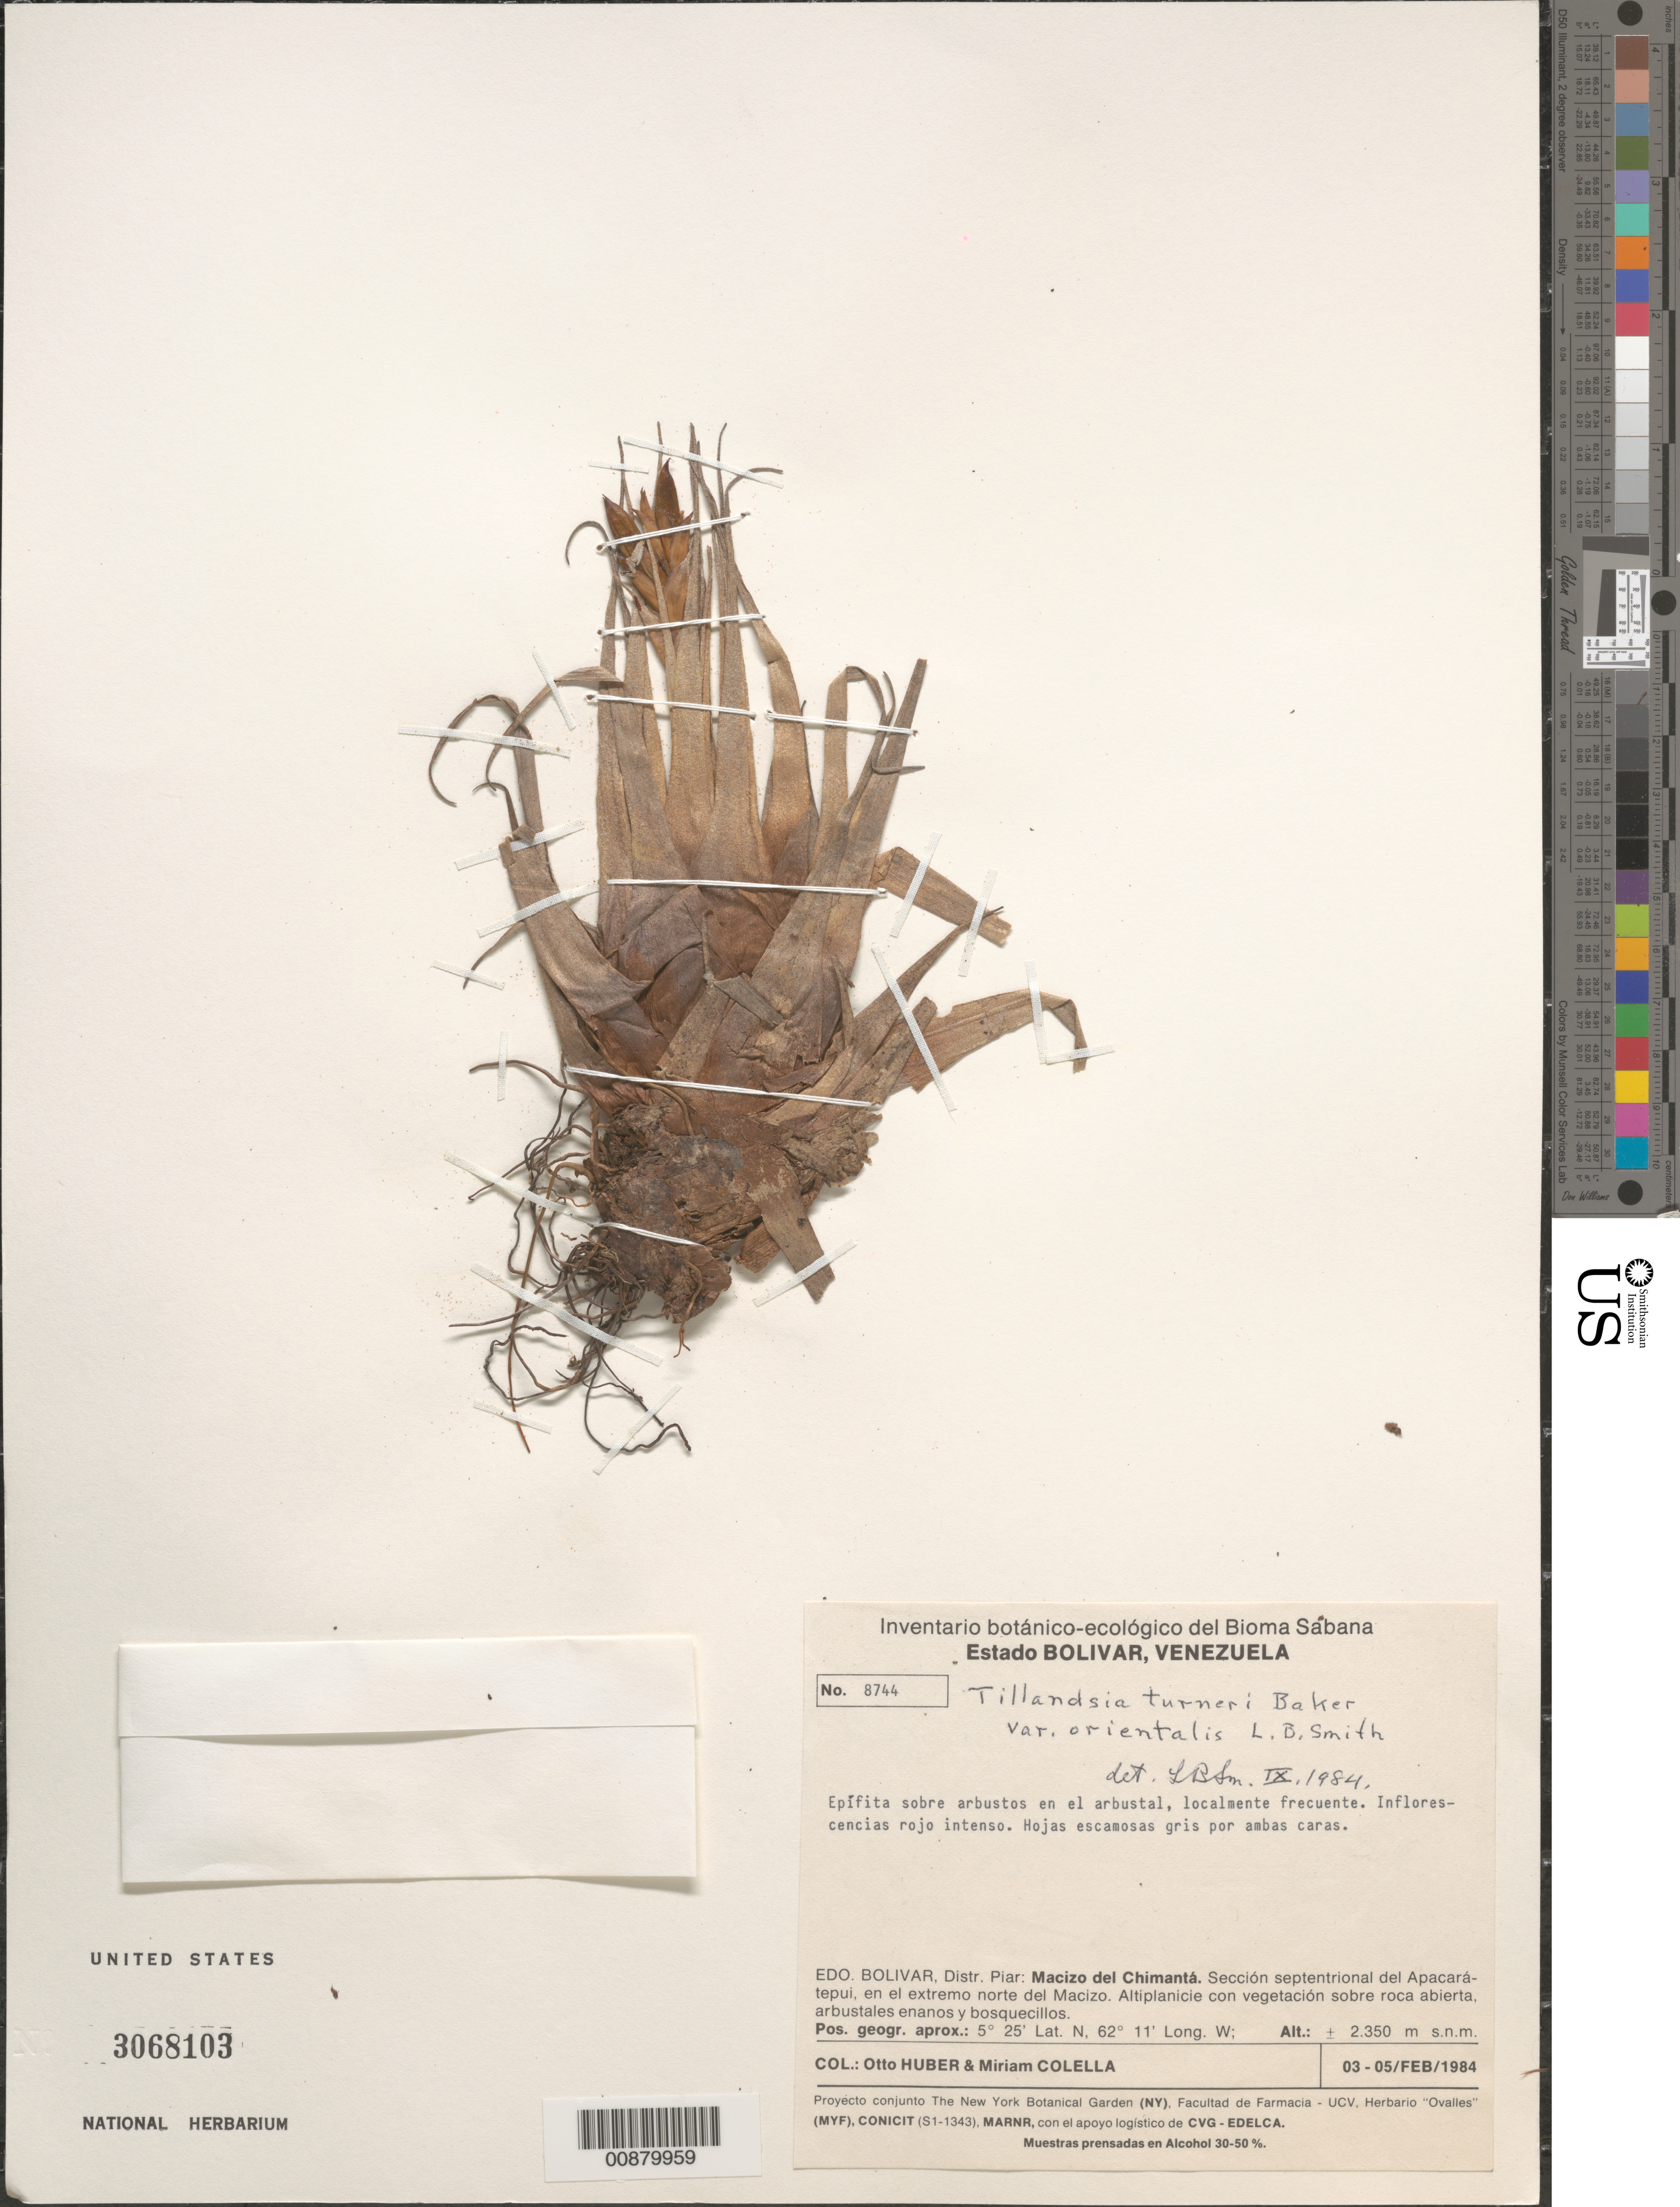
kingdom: Plantae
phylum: Tracheophyta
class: Liliopsida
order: Poales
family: Bromeliaceae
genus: Tillandsia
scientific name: Tillandsia turneri var. orientalis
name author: L.B. Sm.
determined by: Smith, Lyman B., (US), NMNH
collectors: O. Huber & M. Colella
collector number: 8744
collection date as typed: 3-Feb-84 to 5-Feb-84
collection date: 1984-02-03/1984-02-05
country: Venezuela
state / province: Bolívar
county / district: Piar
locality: Macizo del Chimantá, sección septentríonal del Abacará-tepuí, en el extremo norte del Macizo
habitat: Altiplanicie con vegetación sobre roca abierta, arbustales enanos y bosquecillos; en el arbustal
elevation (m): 2350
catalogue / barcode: US 3068103